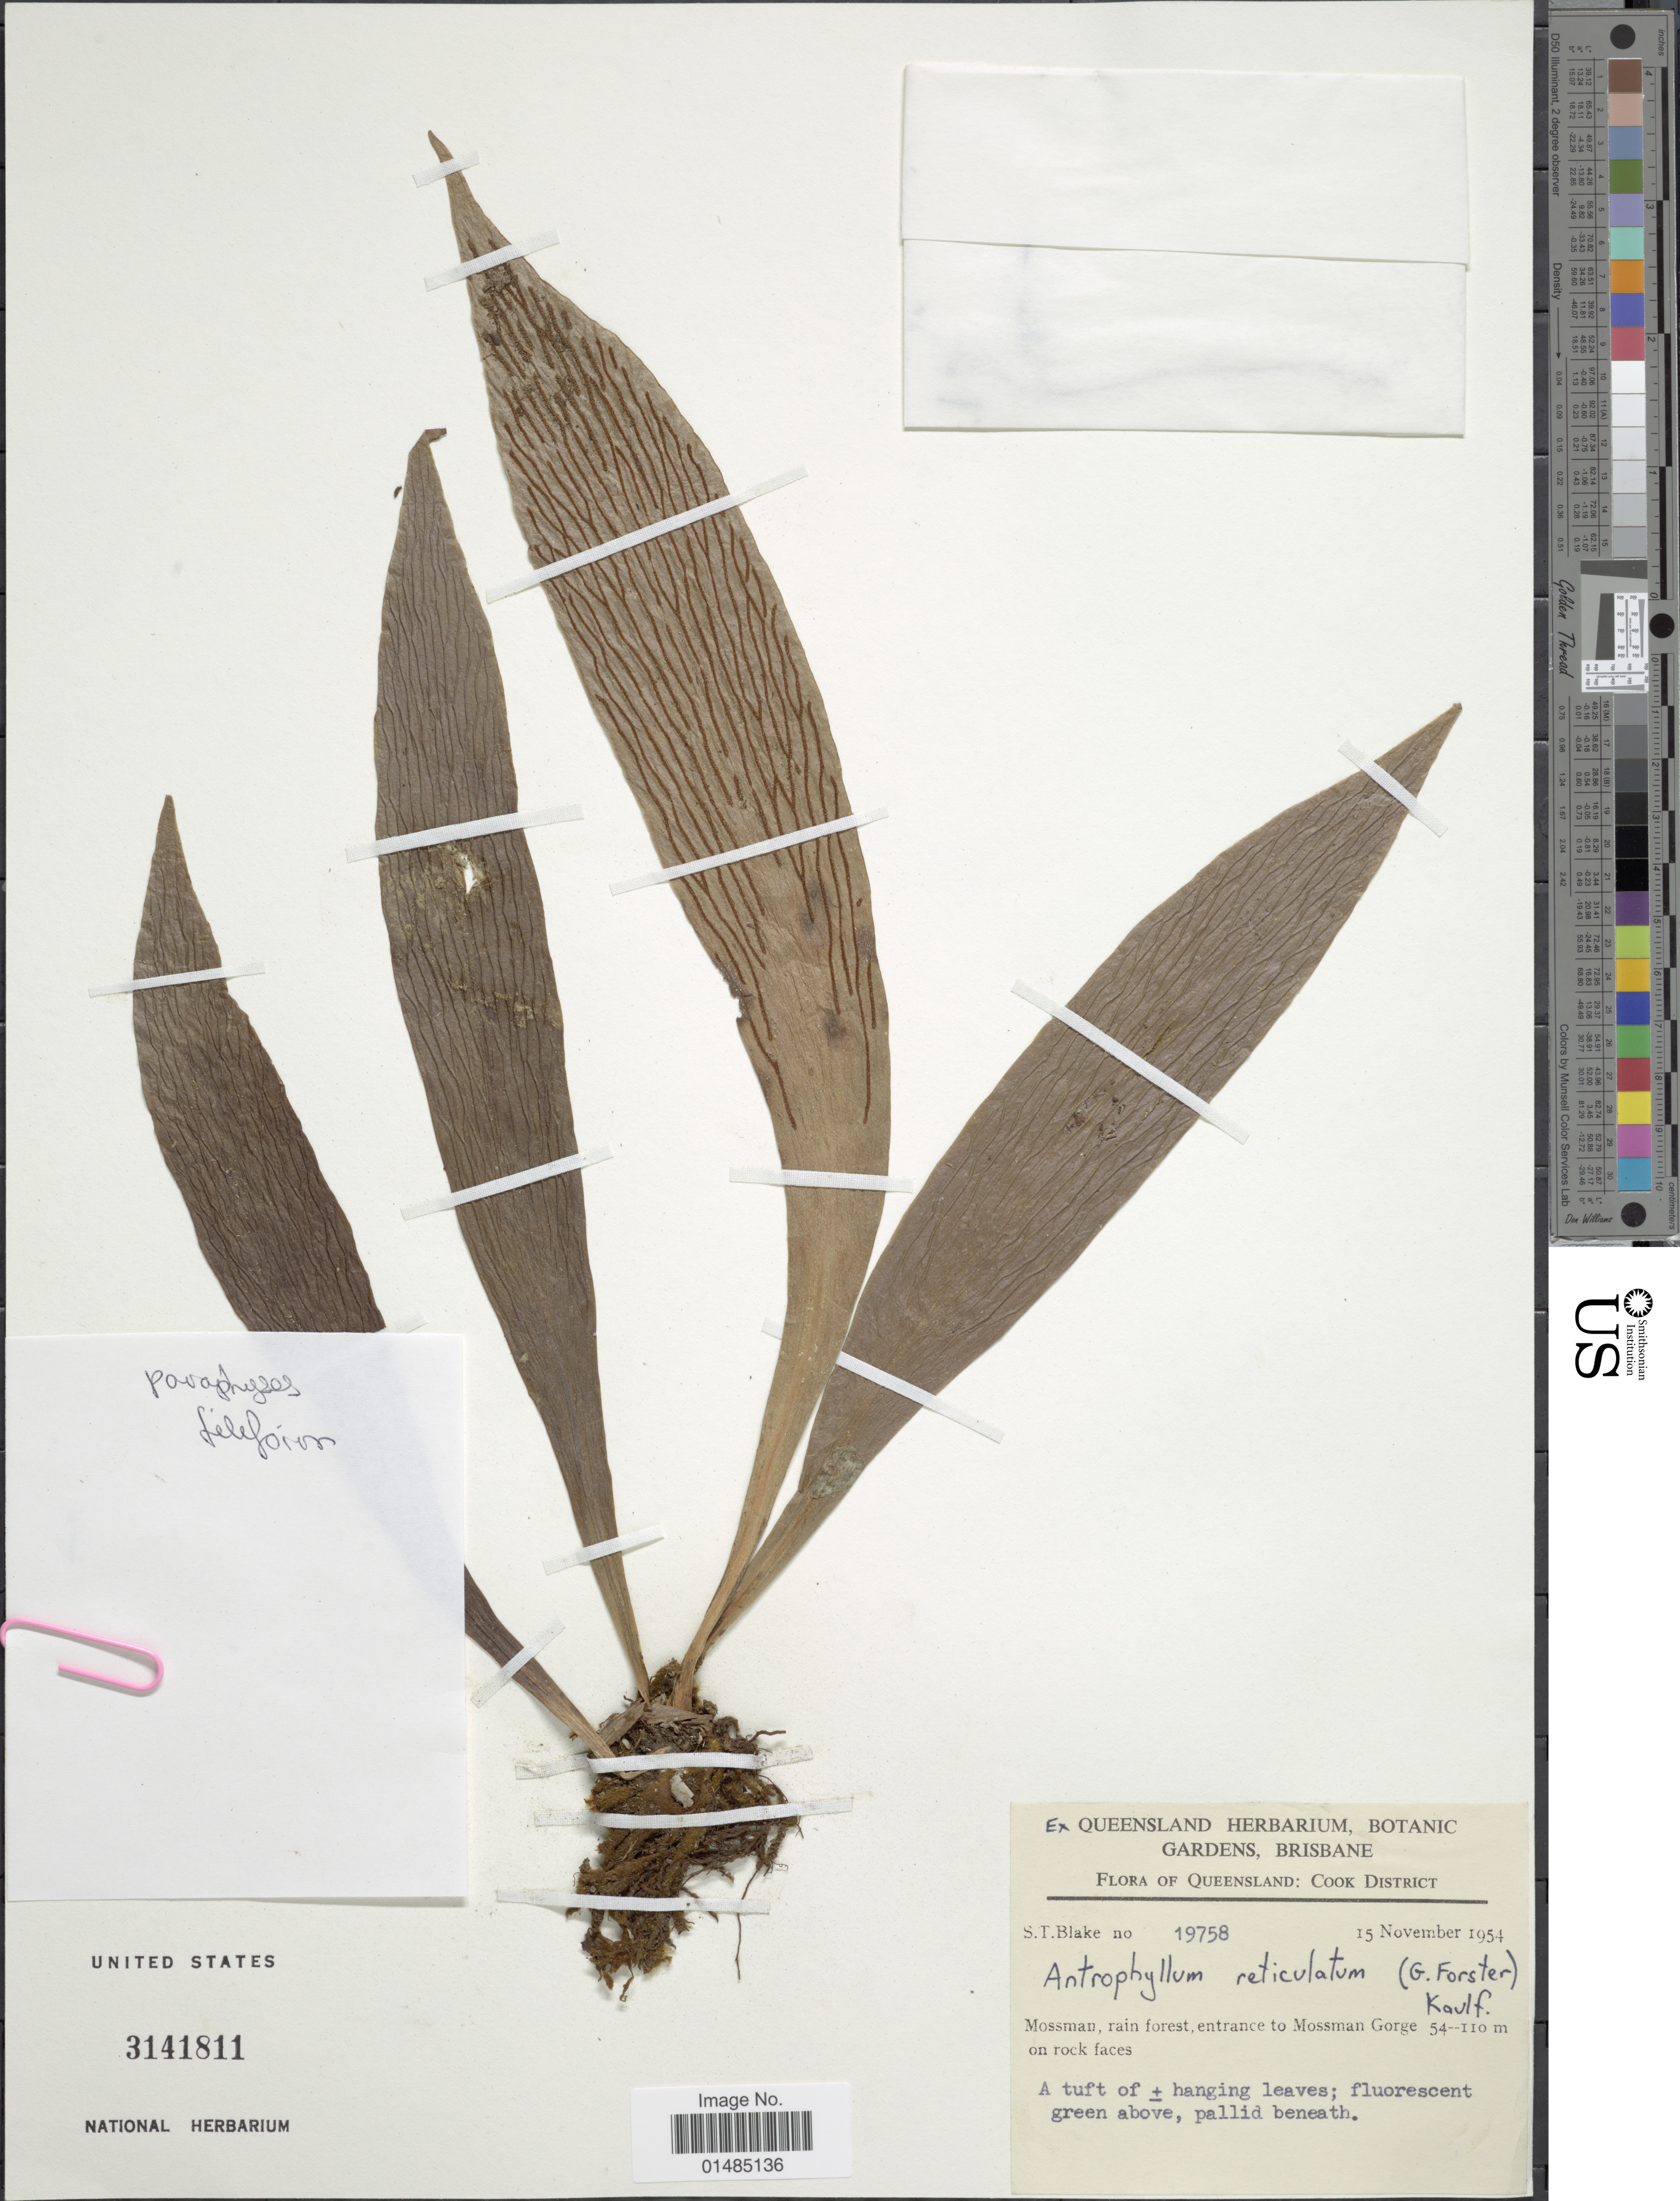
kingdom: Plantae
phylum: Tracheophyta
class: Polypodiopsida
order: Polypodiales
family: Pteridaceae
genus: Antrophyum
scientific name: Antrophyum reticulatum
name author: (G. Forst.) Kaulf.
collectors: S. T. Blake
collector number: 19758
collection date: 1954-11-15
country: Australia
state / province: Queensland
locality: Queensland: Cook District, Mossman, Rain forest, entrance to Mossman Gorge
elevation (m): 54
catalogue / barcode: US 3141811